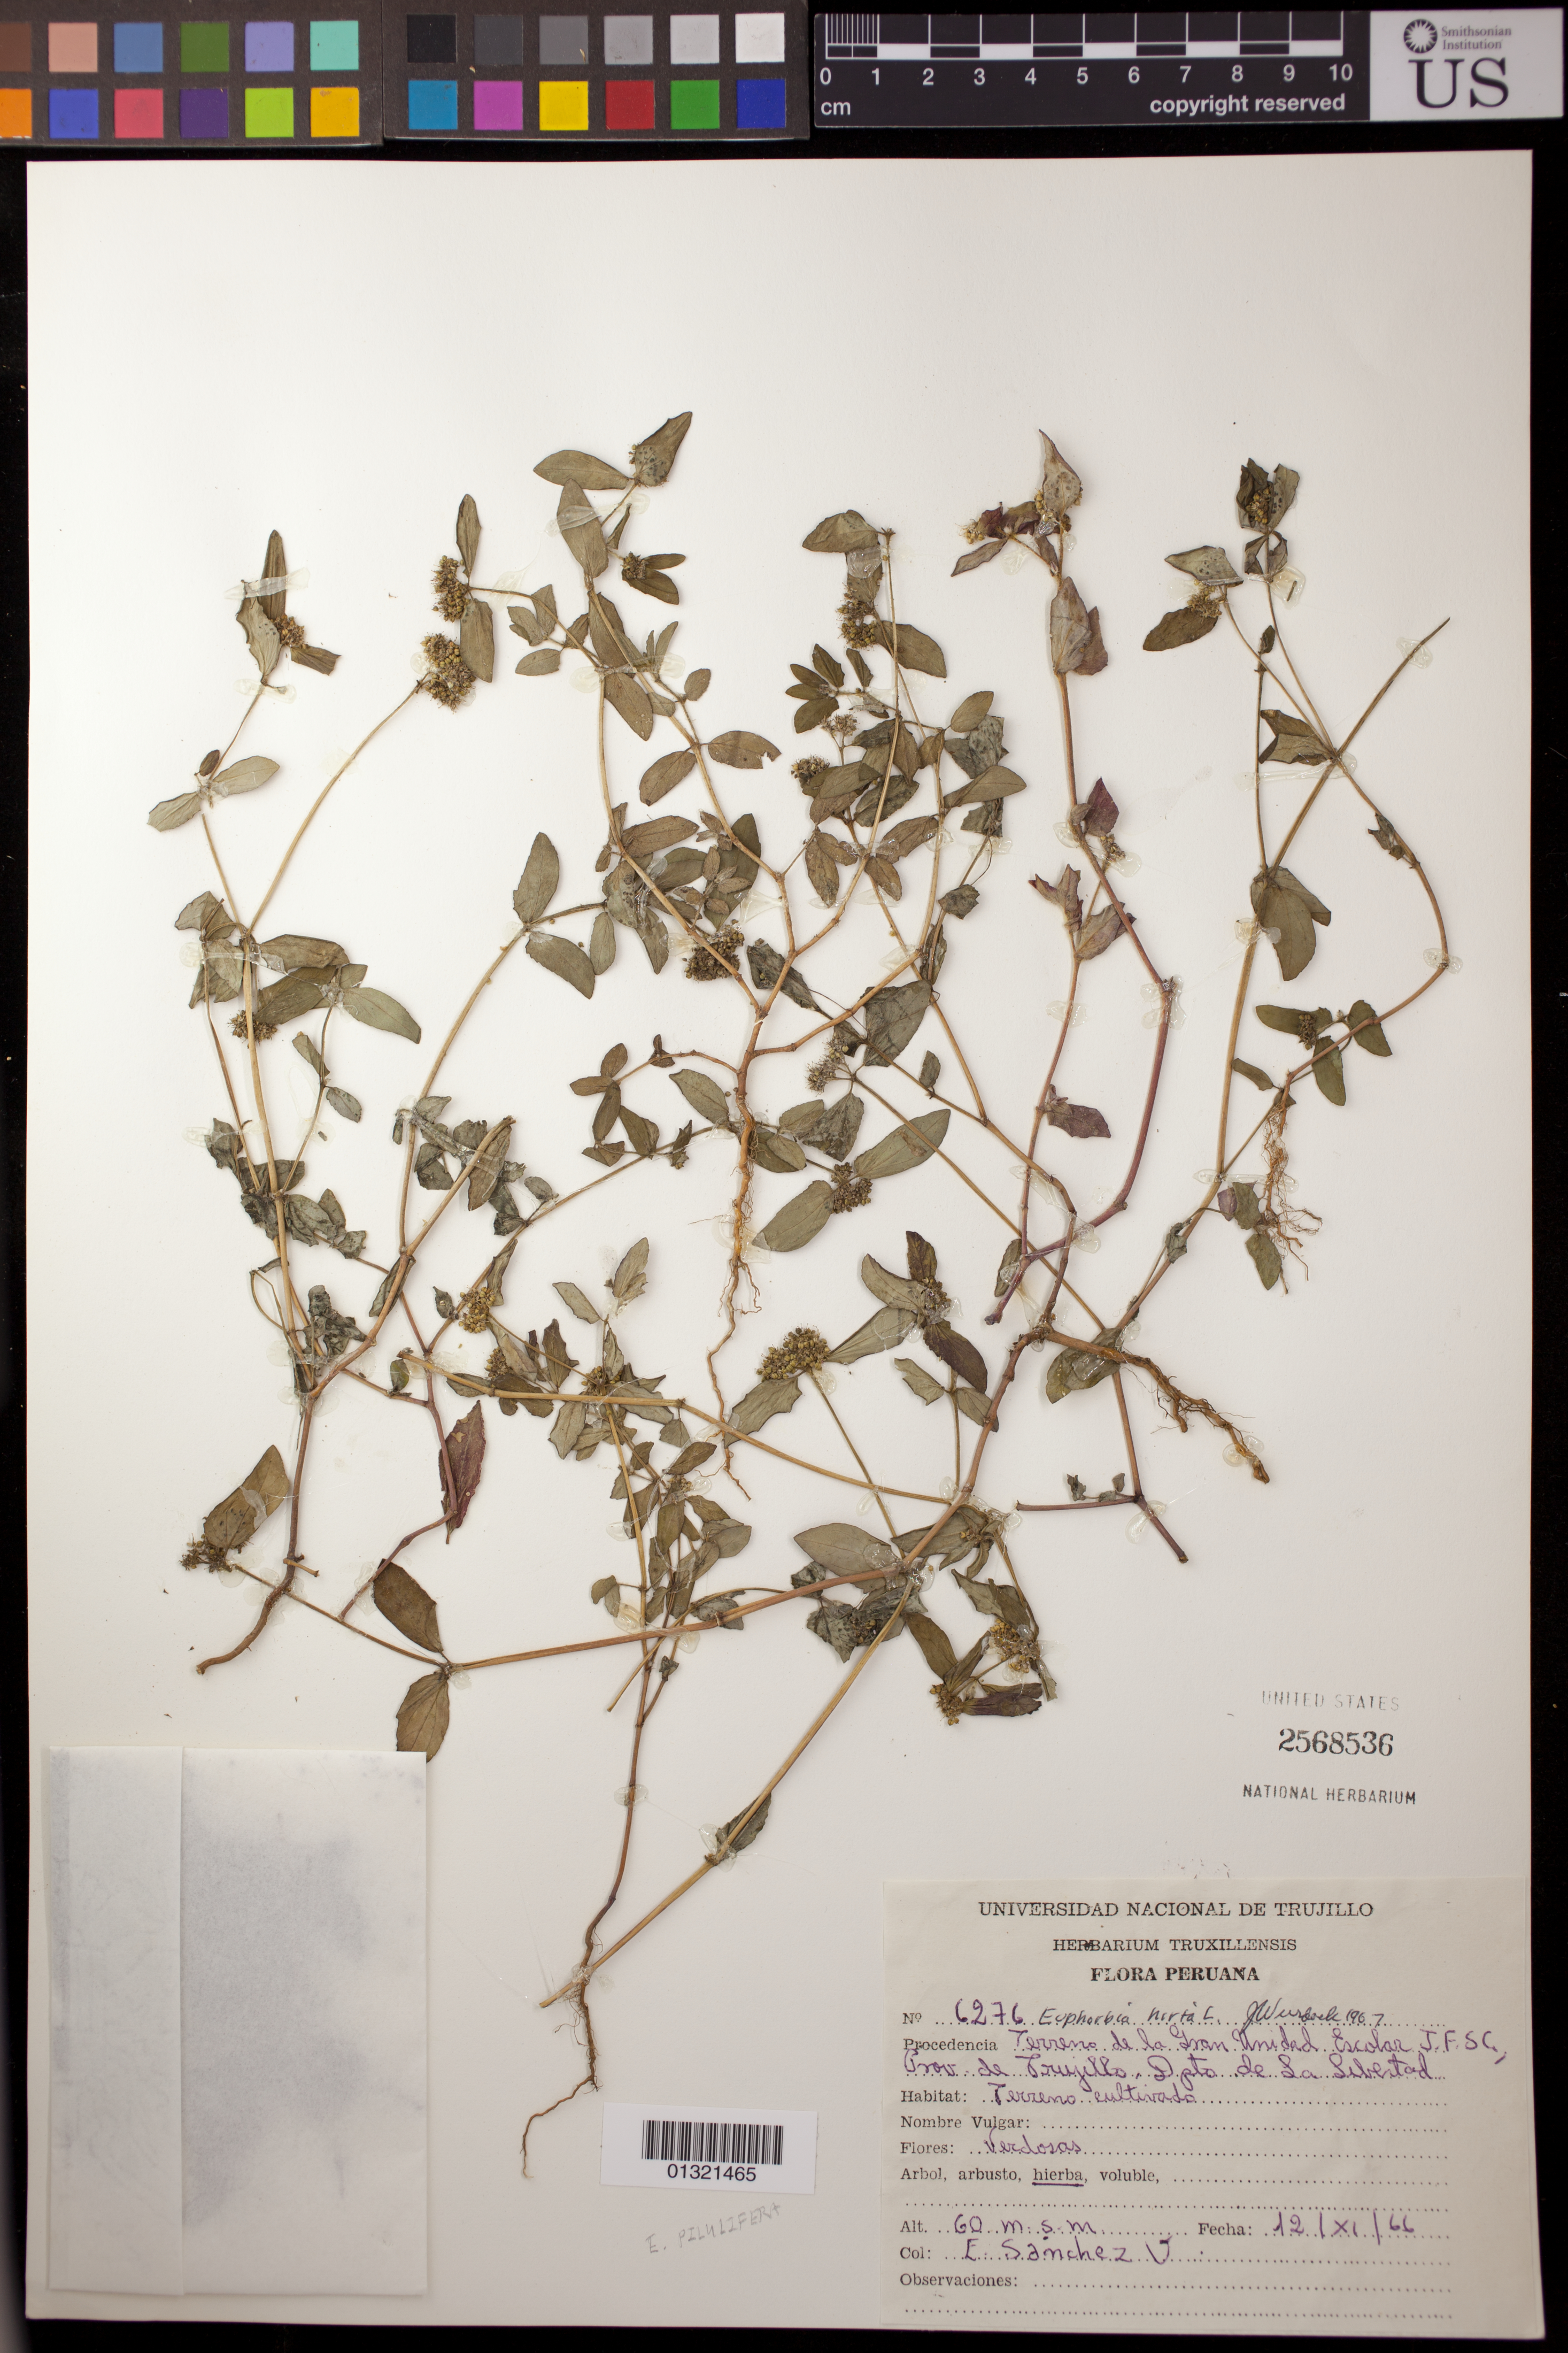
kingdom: Plantae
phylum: Tracheophyta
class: Magnoliopsida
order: Malpighiales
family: Euphorbiaceae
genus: Euphorbia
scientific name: Euphorbia hirta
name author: L.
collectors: E. Sánchez V.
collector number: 6276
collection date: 1966-11-12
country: Peru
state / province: La Libertad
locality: Terreno de la Gran Unidad Escolar J.F.S.C., Prov. de Trujillo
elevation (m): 60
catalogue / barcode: US 2568536